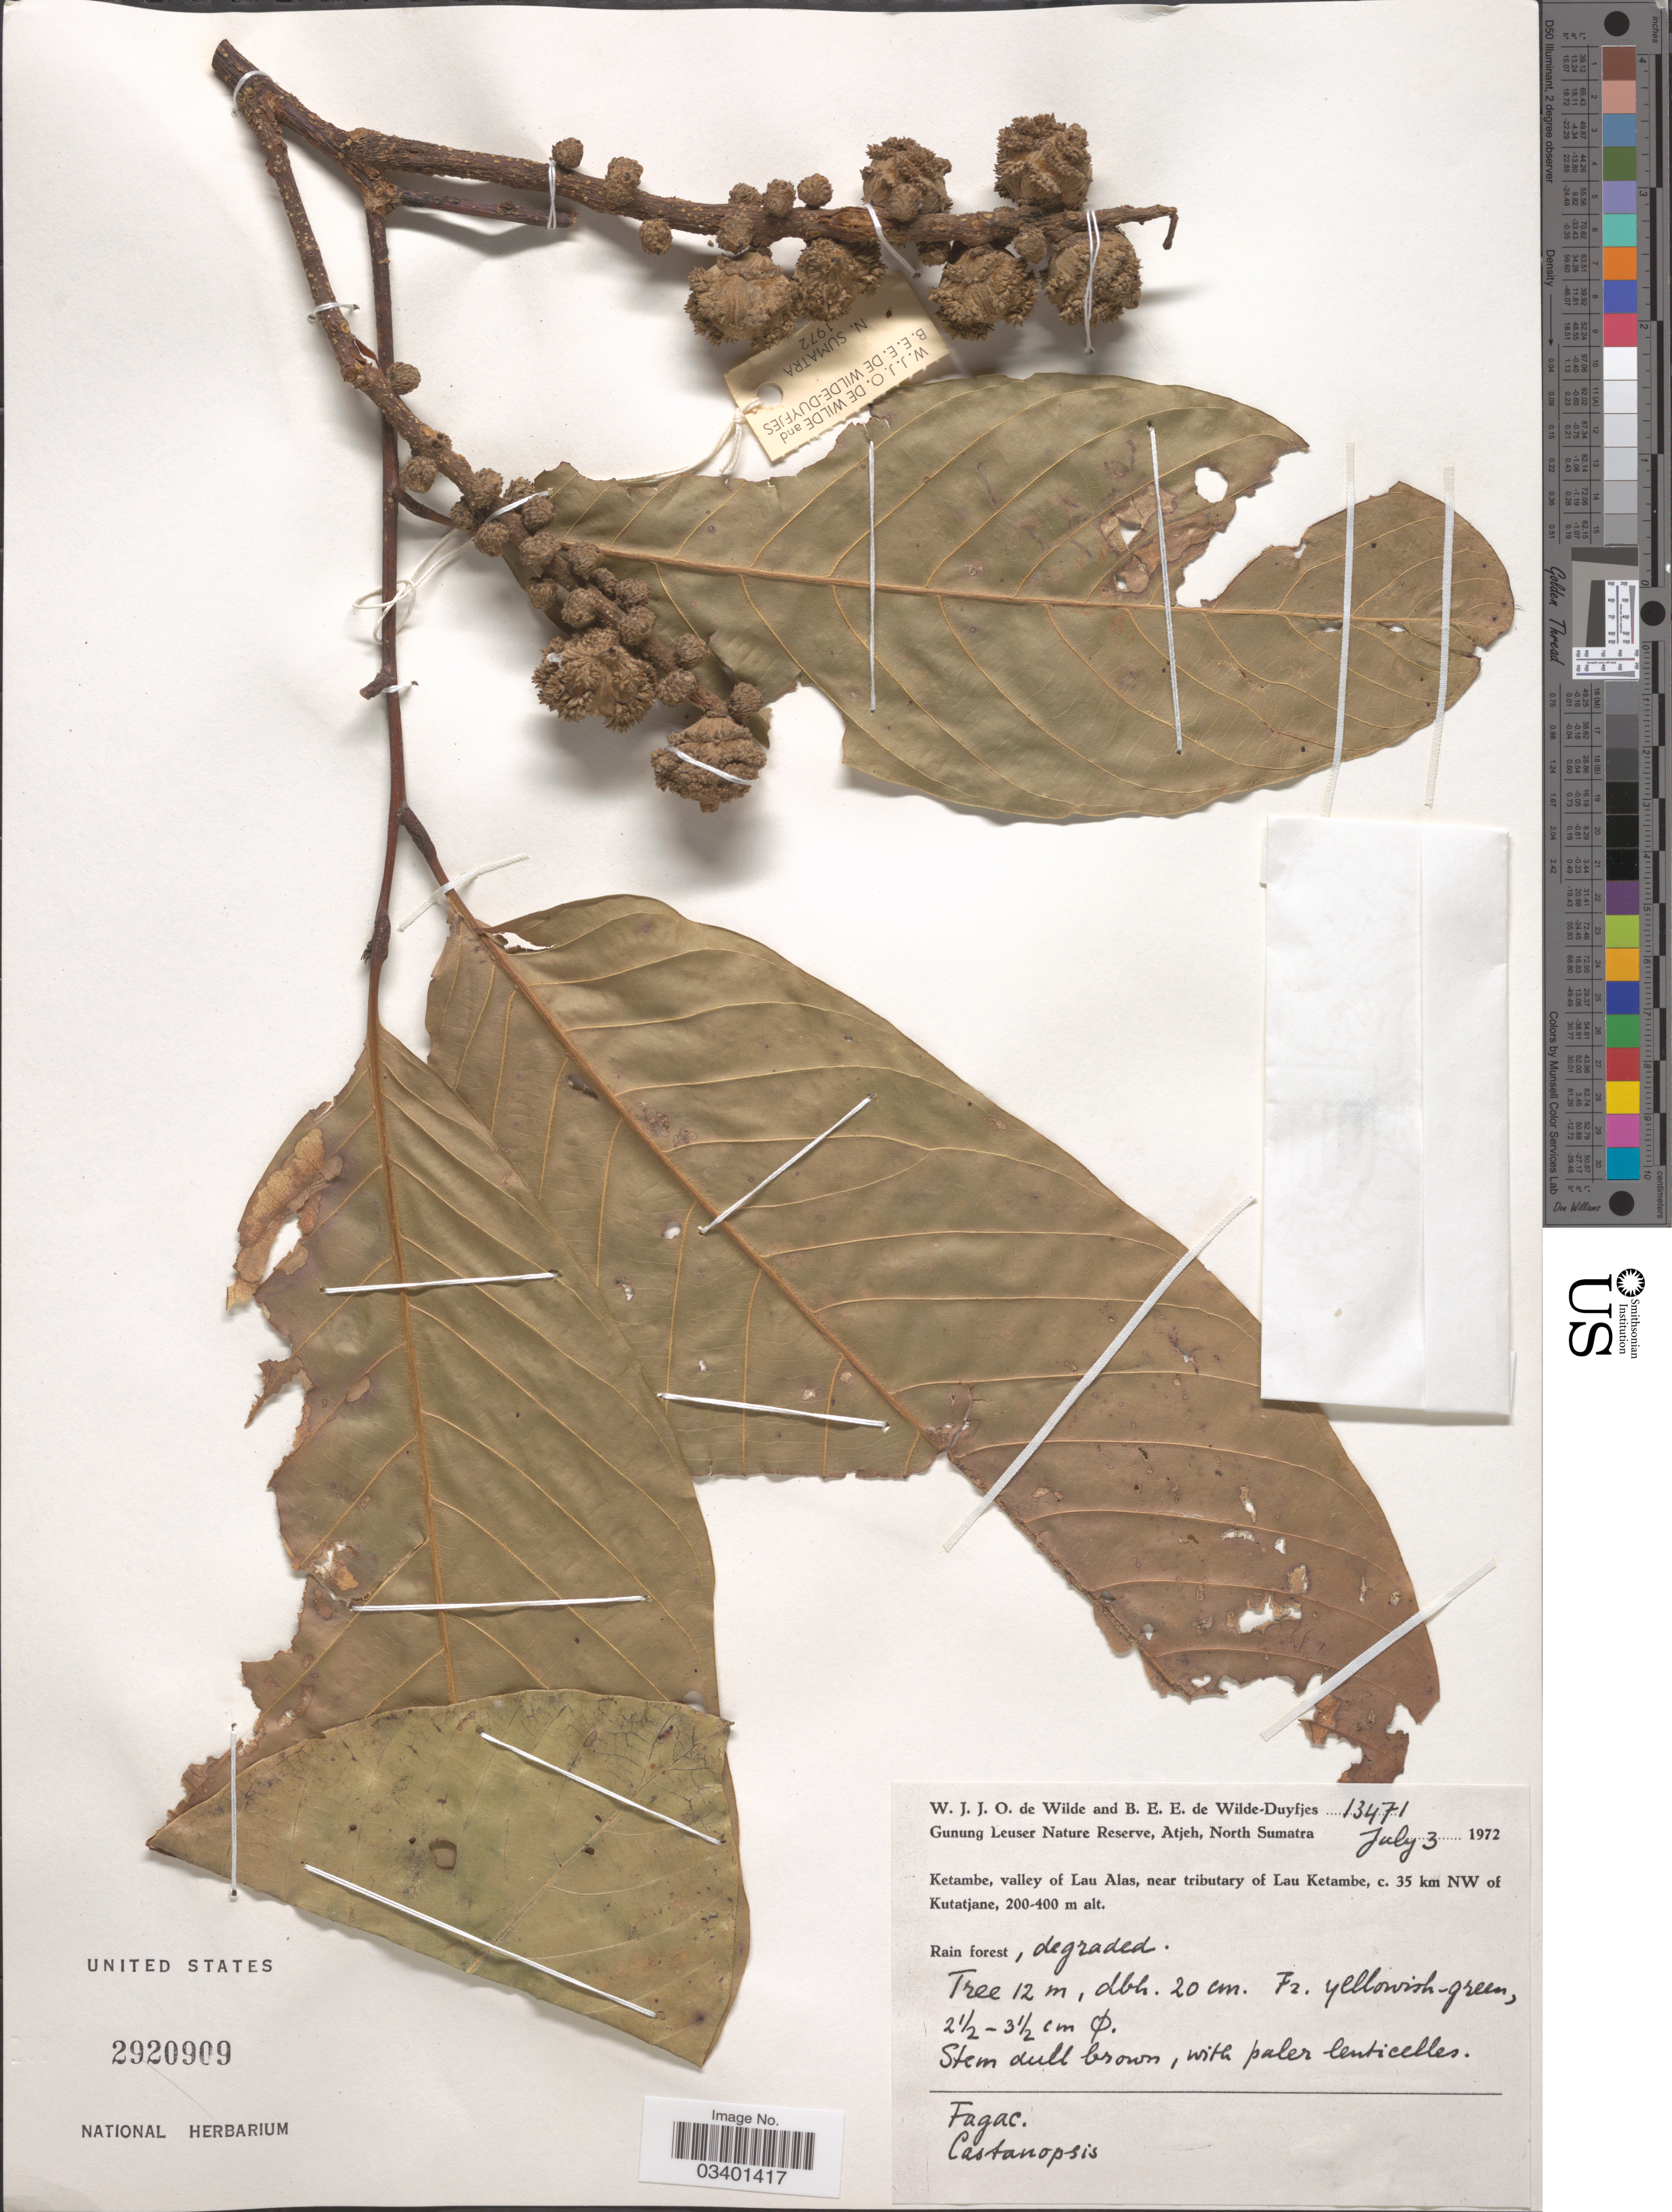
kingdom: Plantae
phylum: Tracheophyta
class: Magnoliopsida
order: Fagales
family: Fagaceae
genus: Castanopsis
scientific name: Castanopsis sp.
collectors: W. J. de Wilde & B. E. de Wilde-Duyfjes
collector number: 13471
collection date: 1972-07-03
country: Indonesia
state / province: Sumatra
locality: Gunung Leuser Nature Reserves, Atjeh, North Sumatra. Ketambe; valley of Lau Alas, near tributary of Lau Ketambe, c. 35 km NW of Kutatjane.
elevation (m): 200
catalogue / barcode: US 2920909